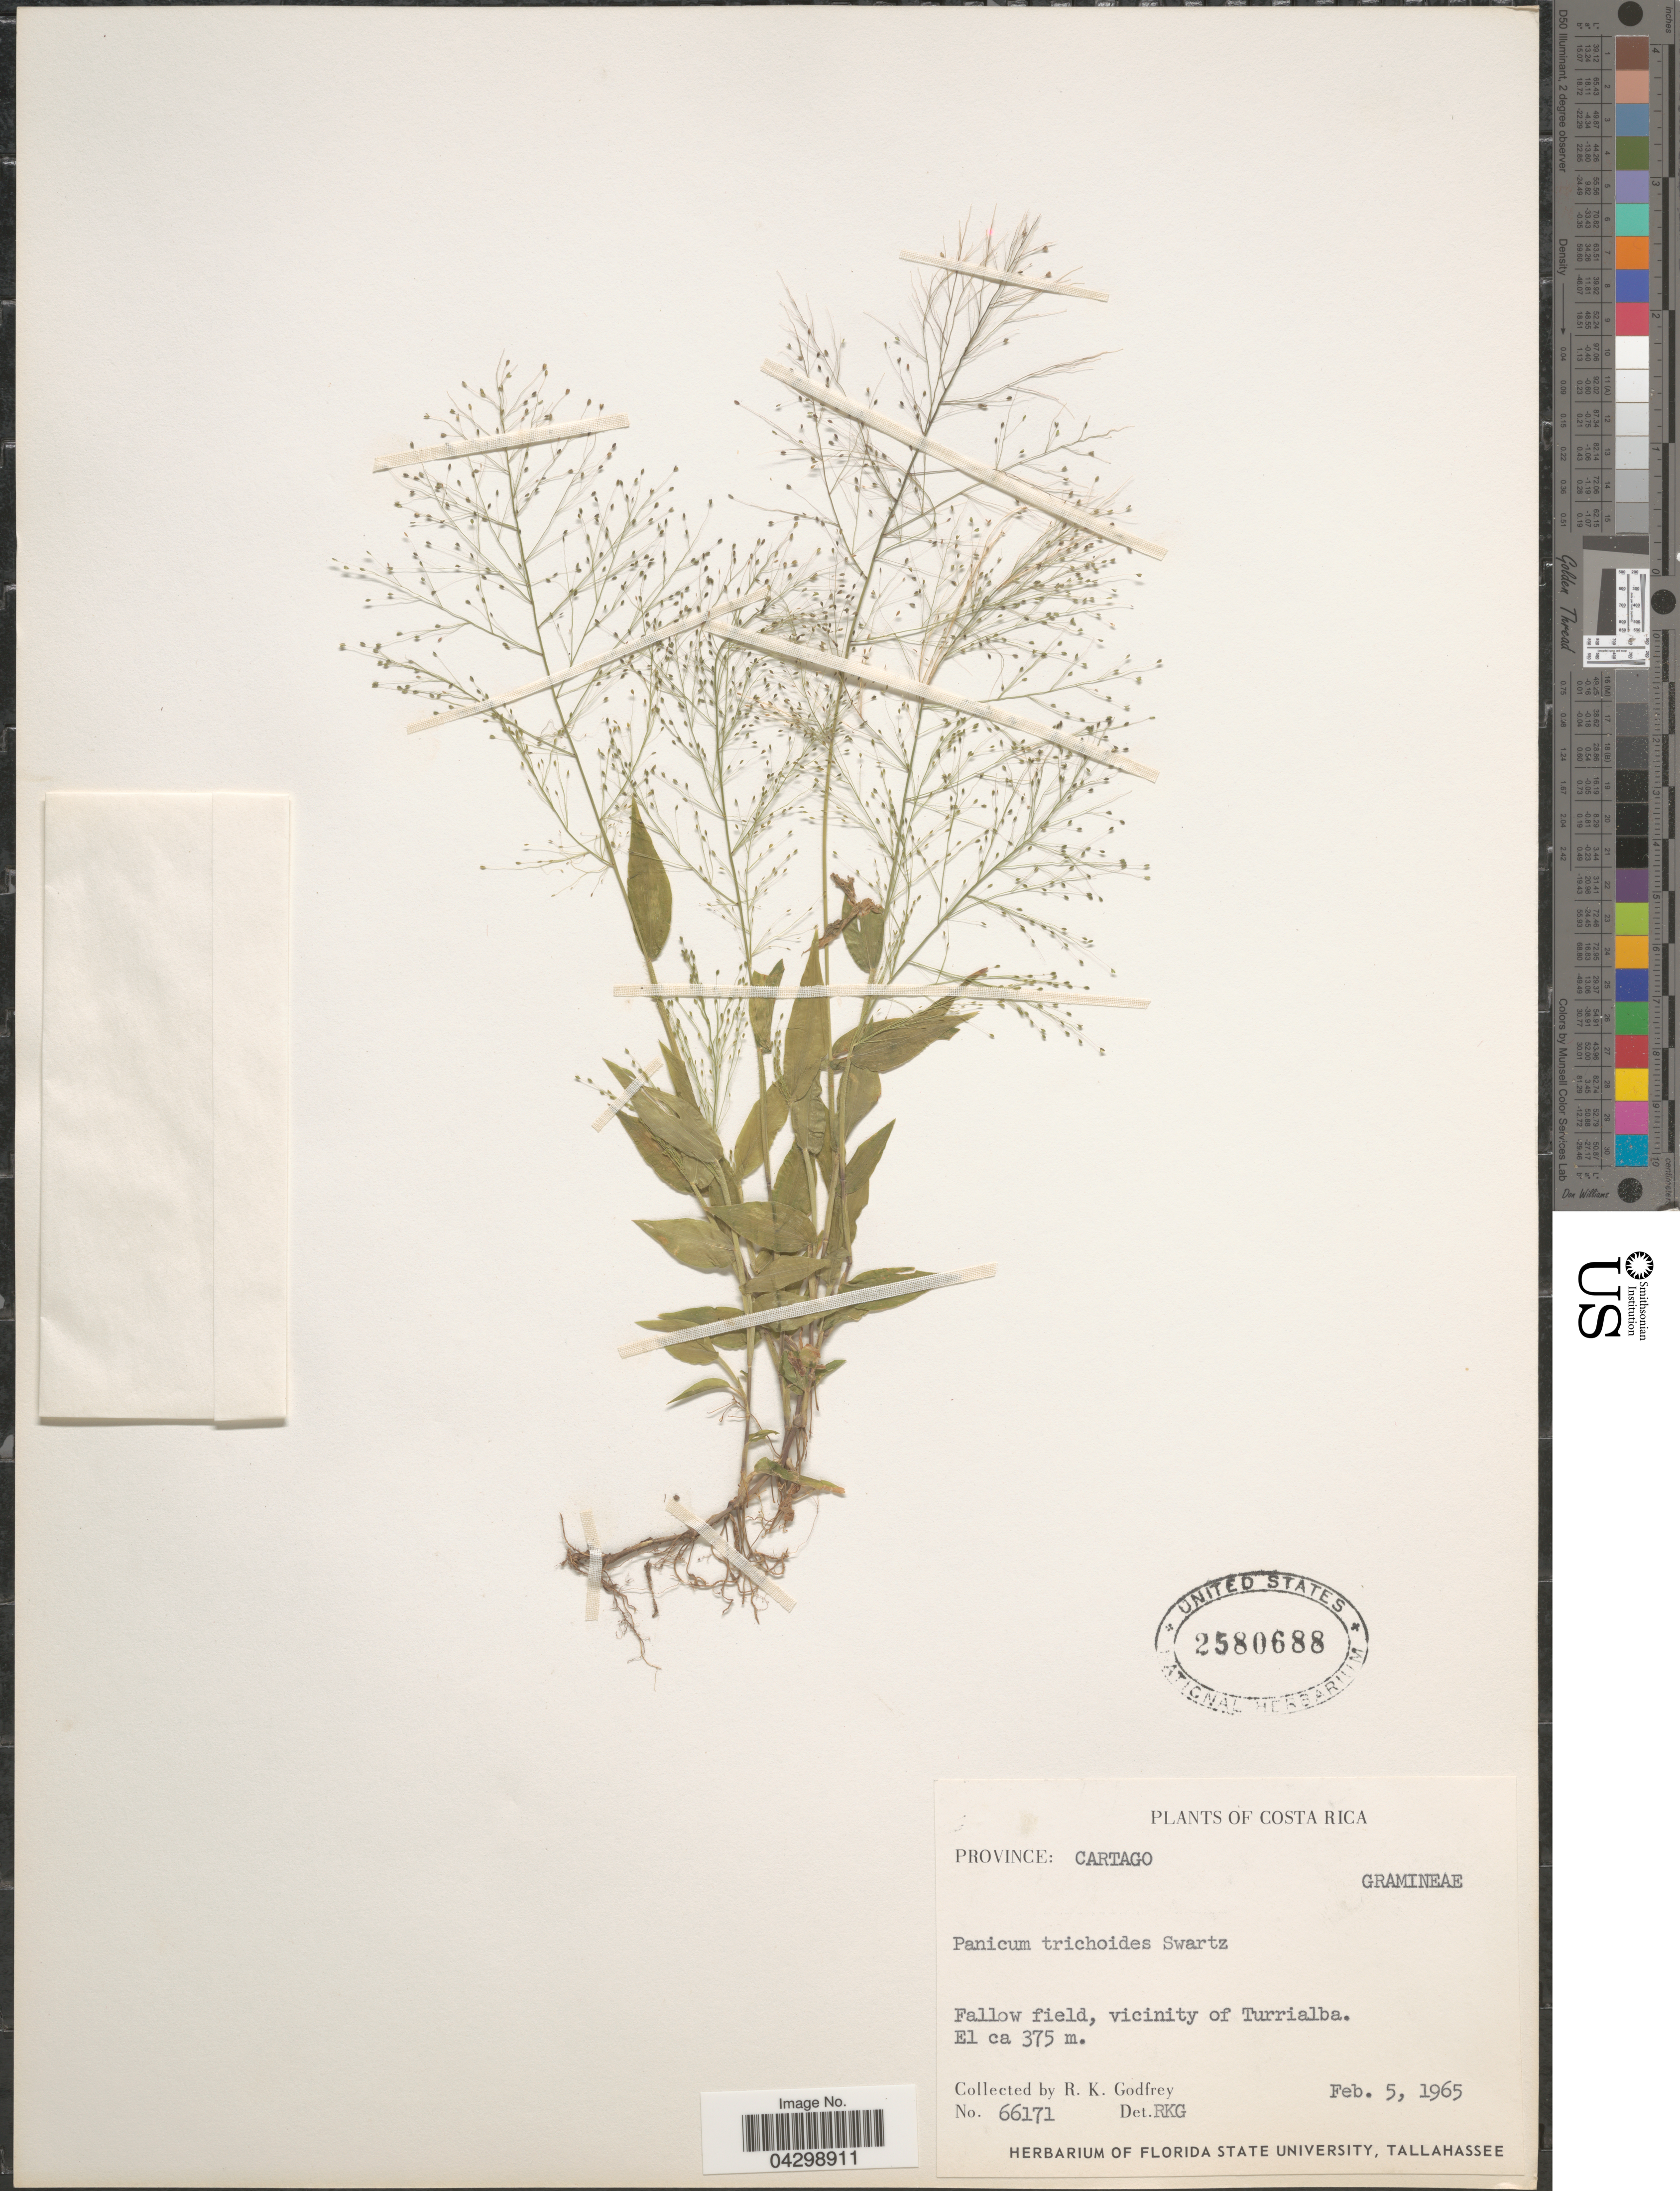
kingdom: Plantae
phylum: Tracheophyta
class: Liliopsida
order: Poales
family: Poaceae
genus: Panicum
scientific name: Panicum trichoides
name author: Sw.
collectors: R. K. Godfrey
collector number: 66171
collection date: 1965-02-05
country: Costa Rica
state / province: Cartago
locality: Fallow field, vicinity of Turrialba.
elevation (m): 375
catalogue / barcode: US 2580688